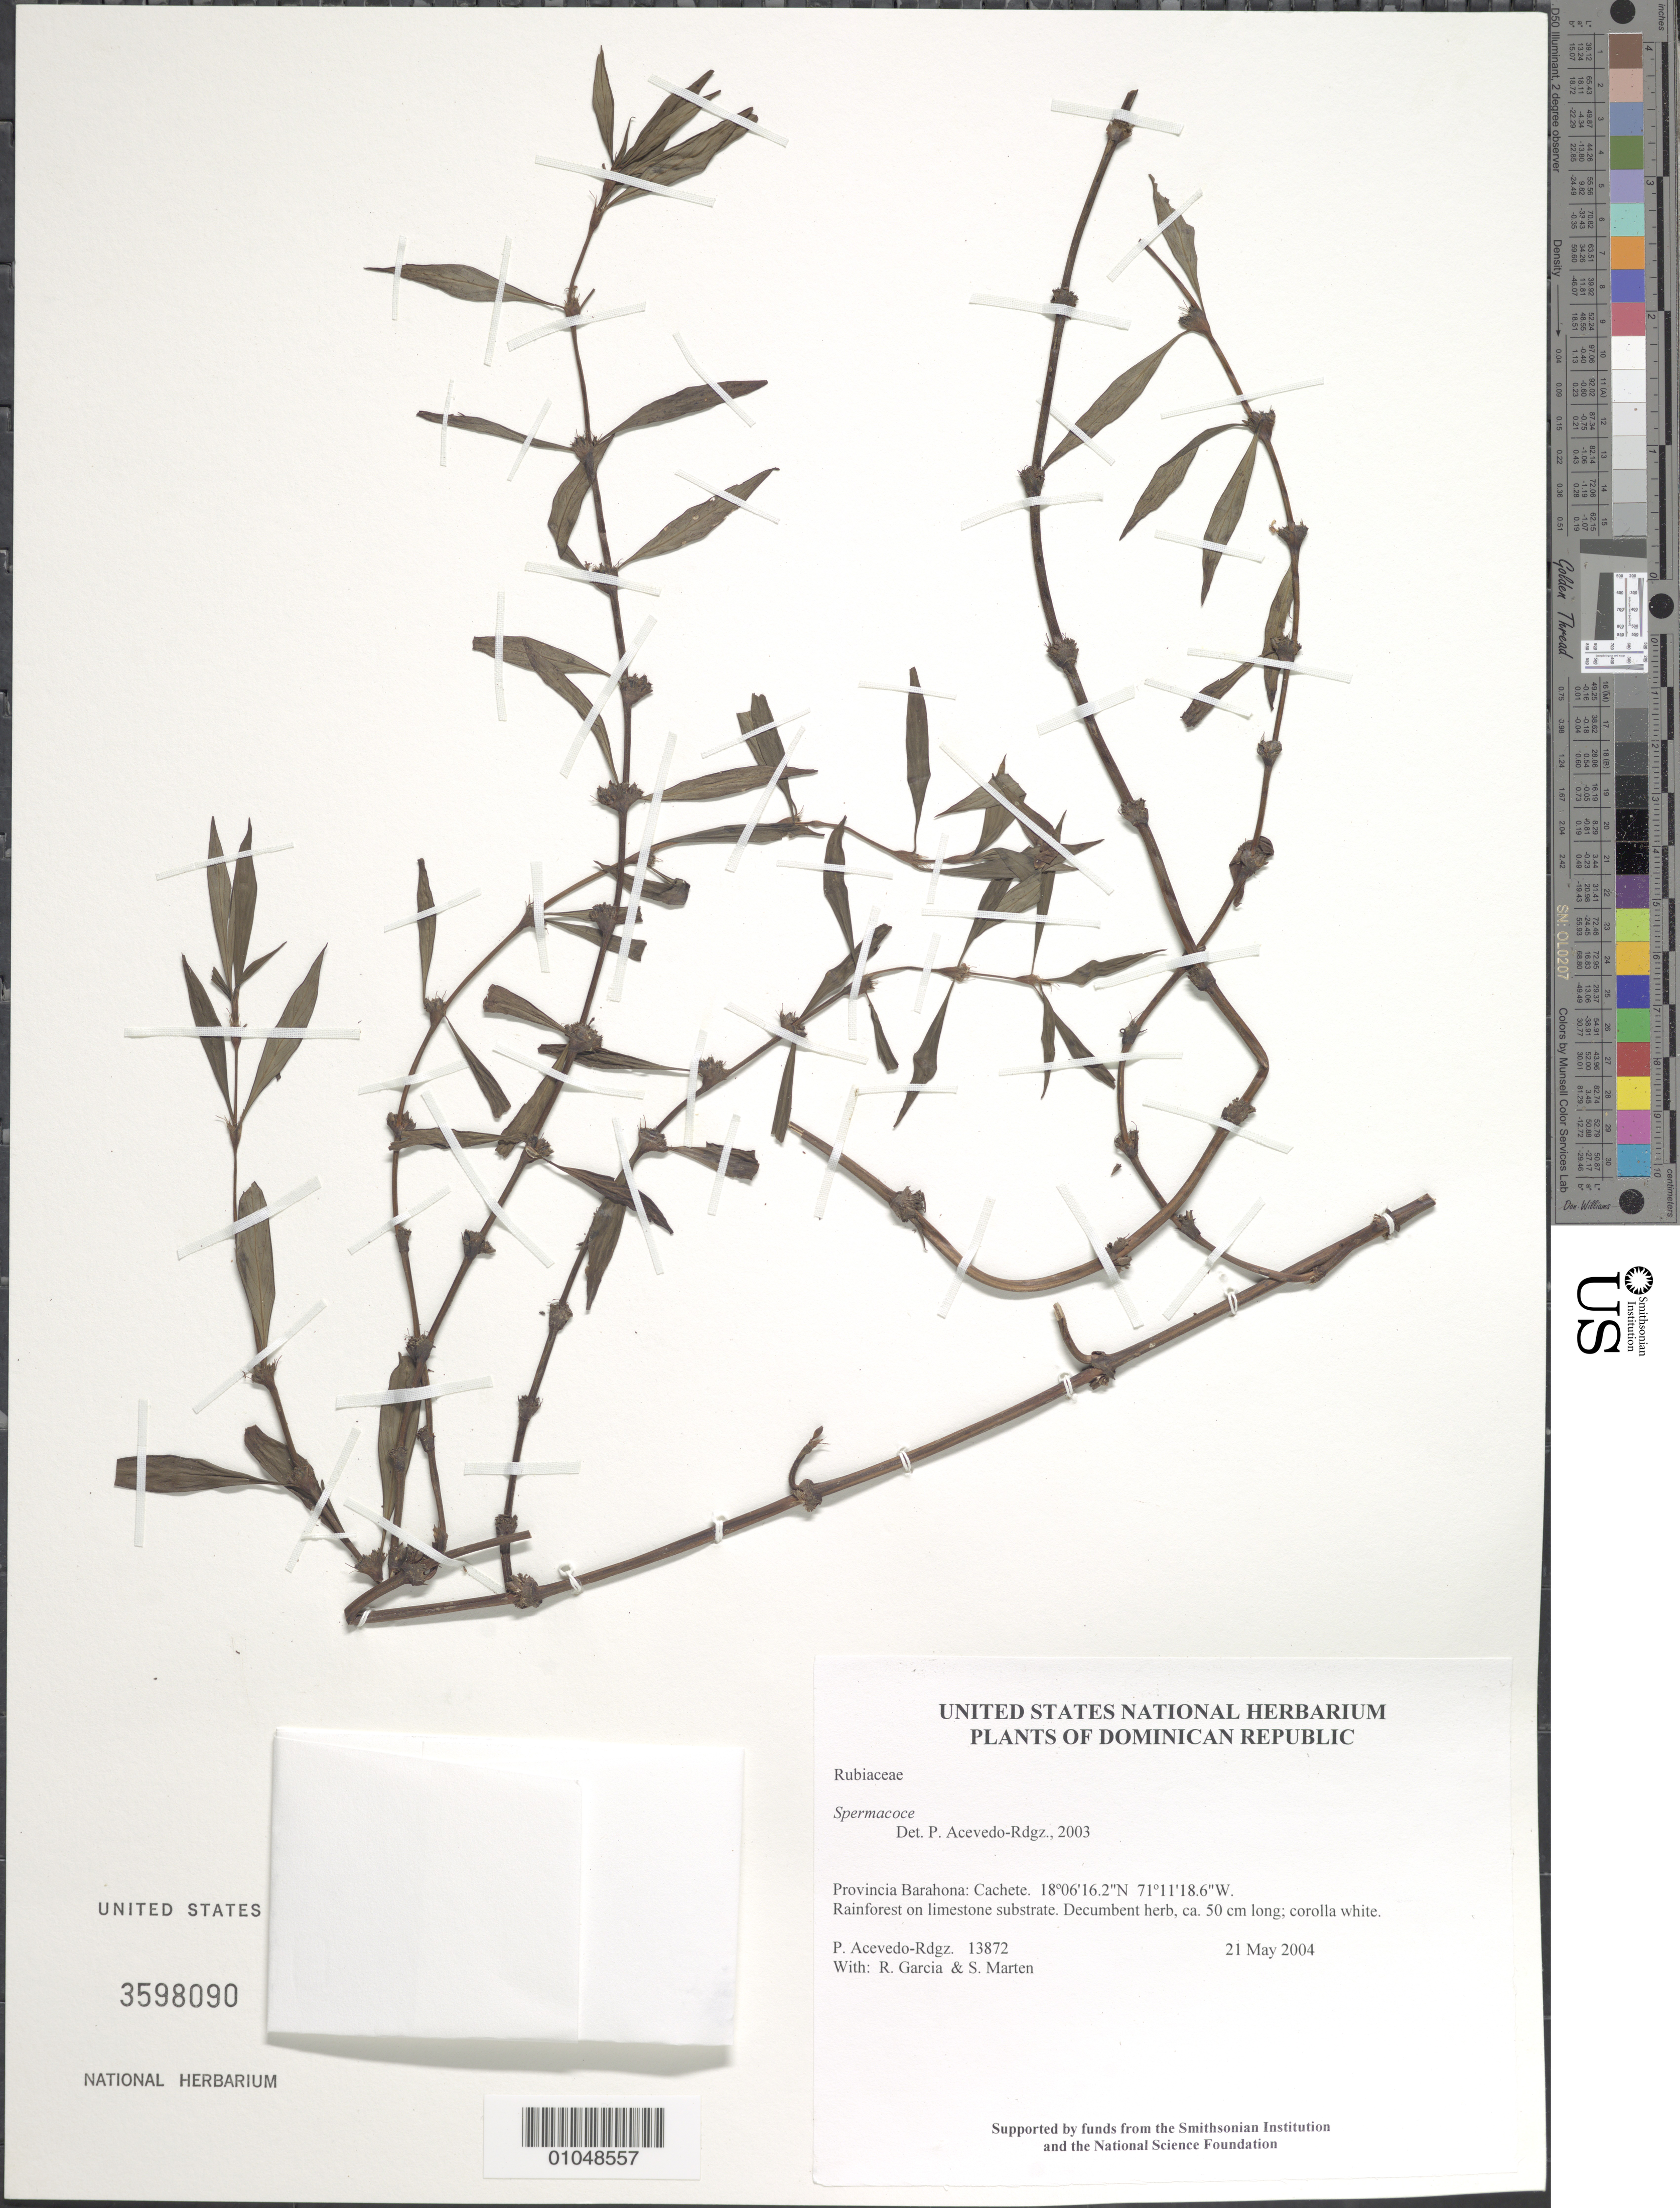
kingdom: Plantae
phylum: Tracheophyta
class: Magnoliopsida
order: Gentianales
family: Rubiaceae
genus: Spermacoce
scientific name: Spermacoce sp.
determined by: Acevedo-Rodríguez, P., (BOT), Smithsonian Institution - National Museum of Natural History (UNITED STATES)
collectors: P. Acevedo-Rodr., R. G. García & S. Marten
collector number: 13872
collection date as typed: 21 May 2004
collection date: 2004-05-21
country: Dominican Republic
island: Hispaniola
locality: Provincia Barahona: Cachete.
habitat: Rainforest on limestone substrate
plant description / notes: US, MO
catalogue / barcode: US 3598090